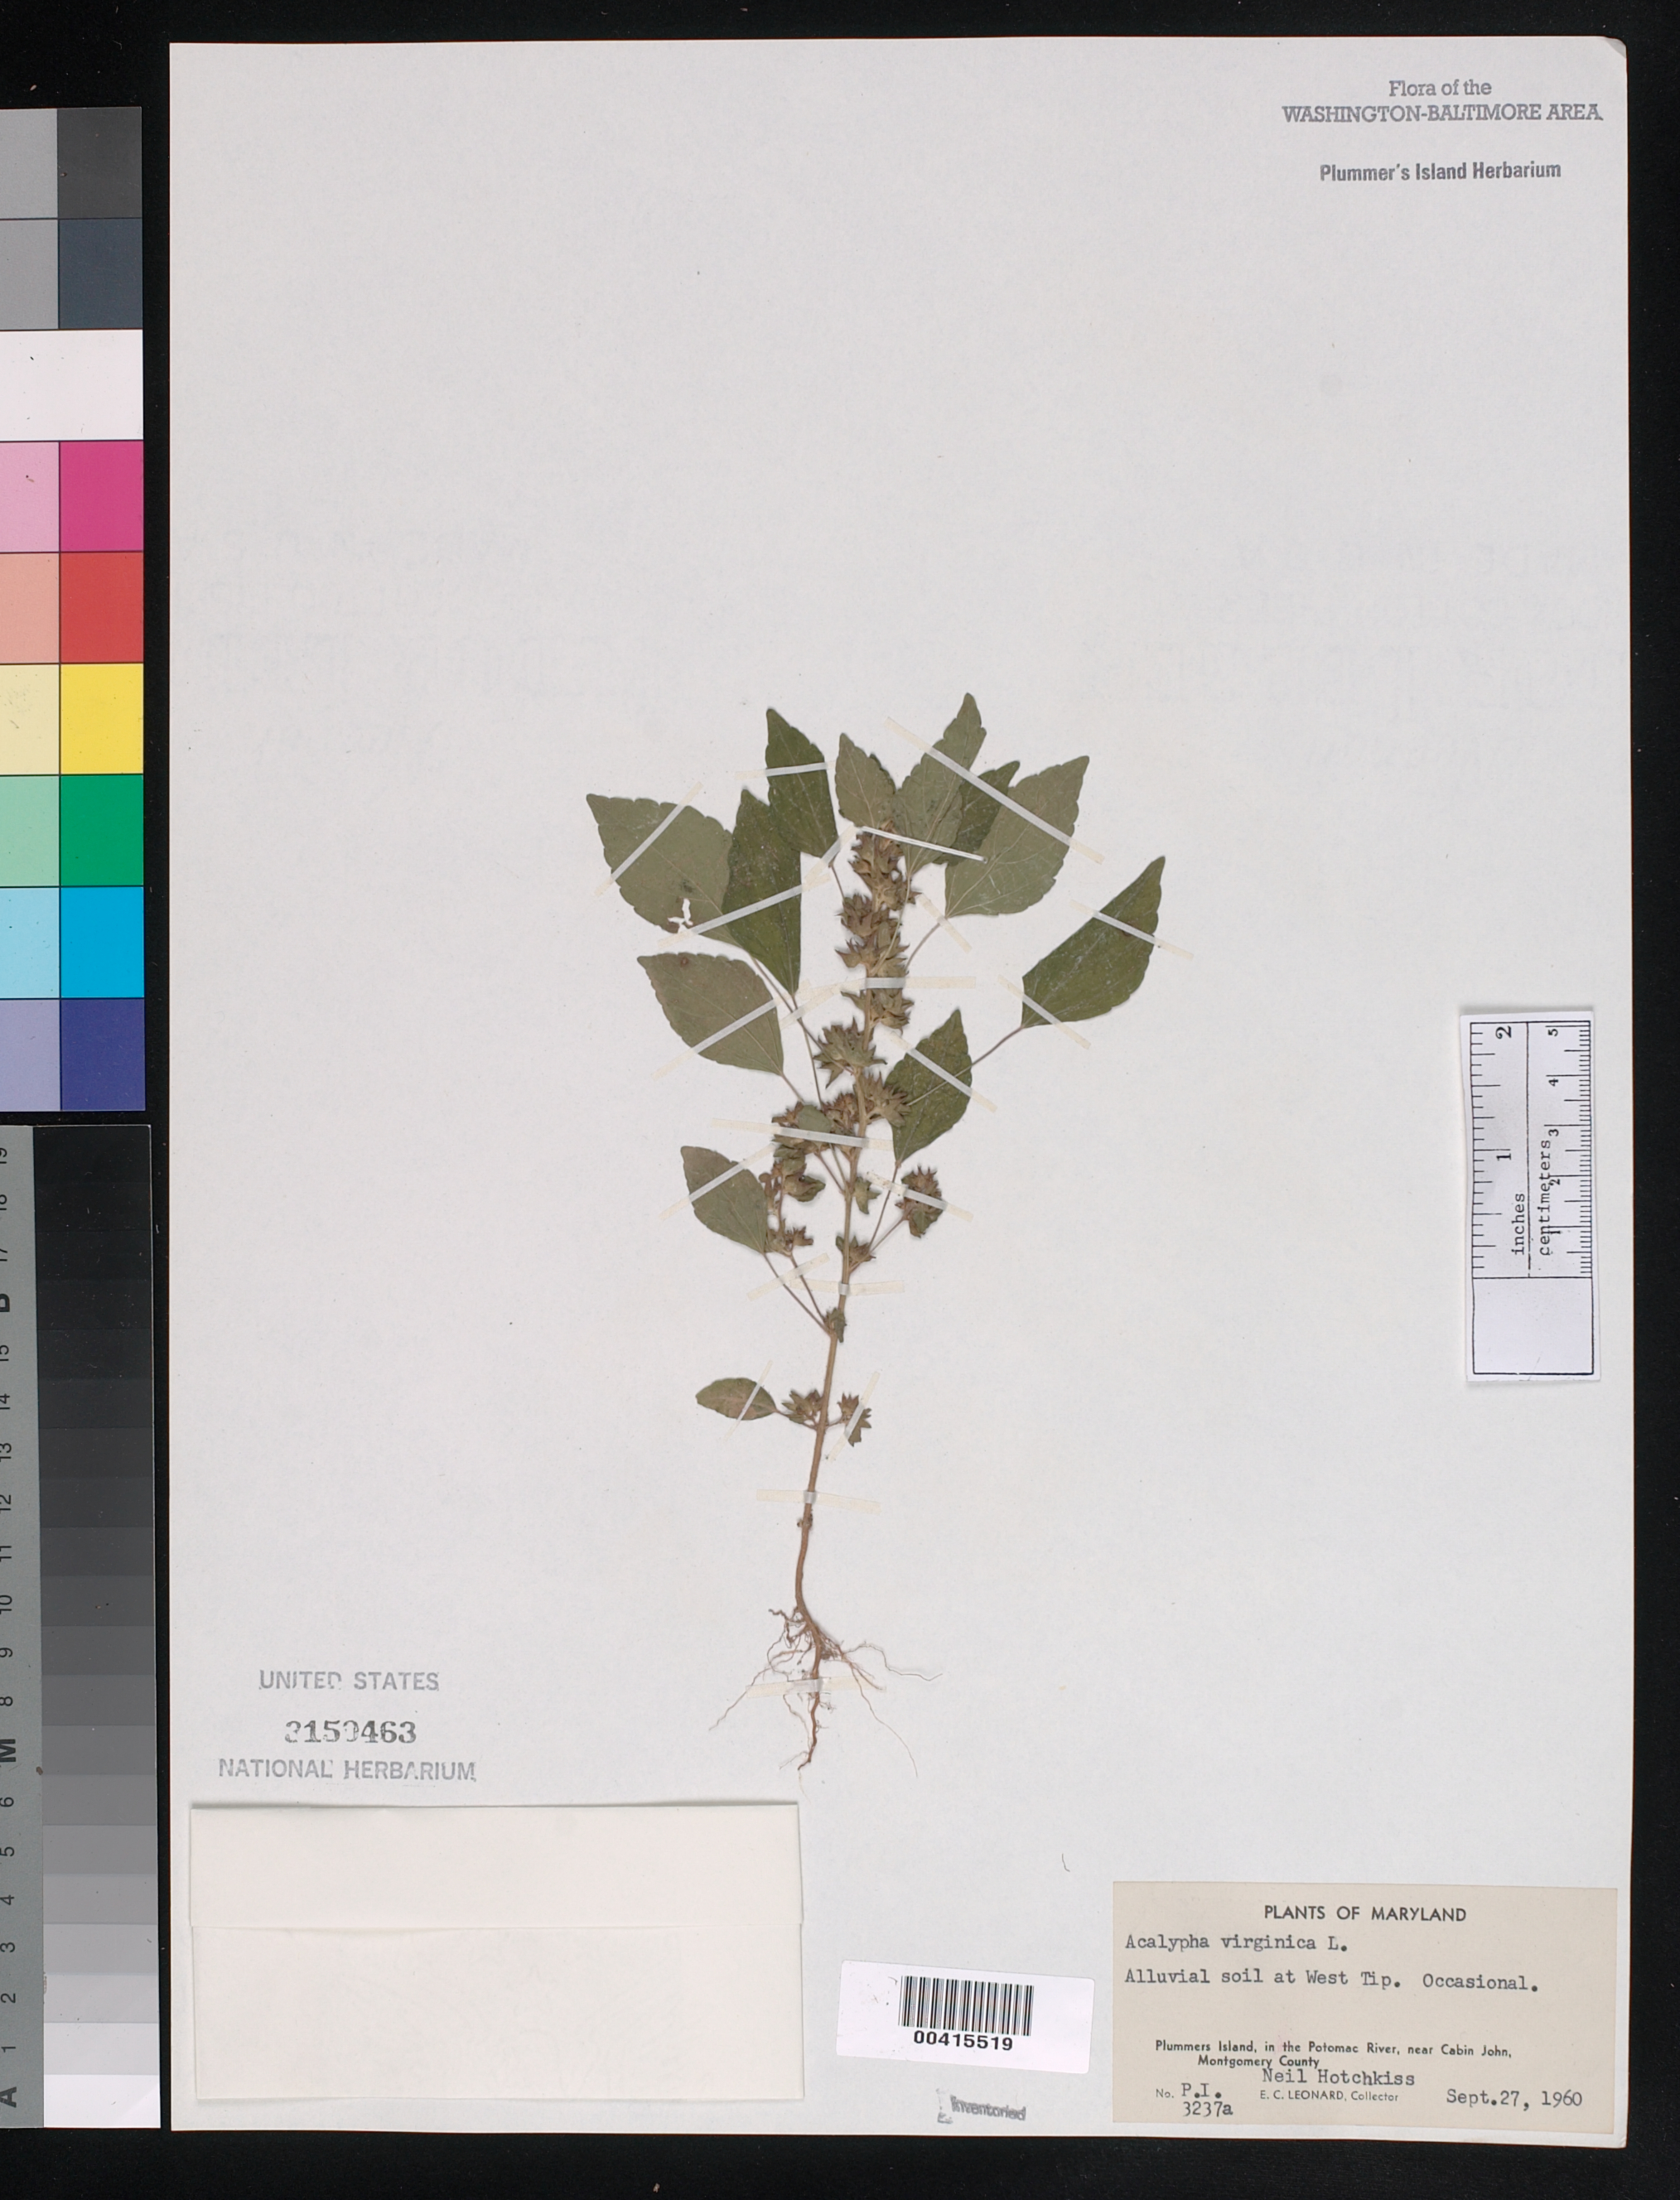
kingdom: Plantae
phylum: Tracheophyta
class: Magnoliopsida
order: Malpighiales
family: Euphorbiaceae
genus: Acalypha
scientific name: Acalypha virginica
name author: L.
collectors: E. C. Leonard & N. Hotchkiss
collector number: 3237A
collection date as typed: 27 Sep 1960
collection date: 1960-09-27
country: United States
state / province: Maryland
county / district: Montgomery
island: Plummers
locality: Plummer's Island; west tip C. & O. Canal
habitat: Alluvial soil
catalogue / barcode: US 3150463